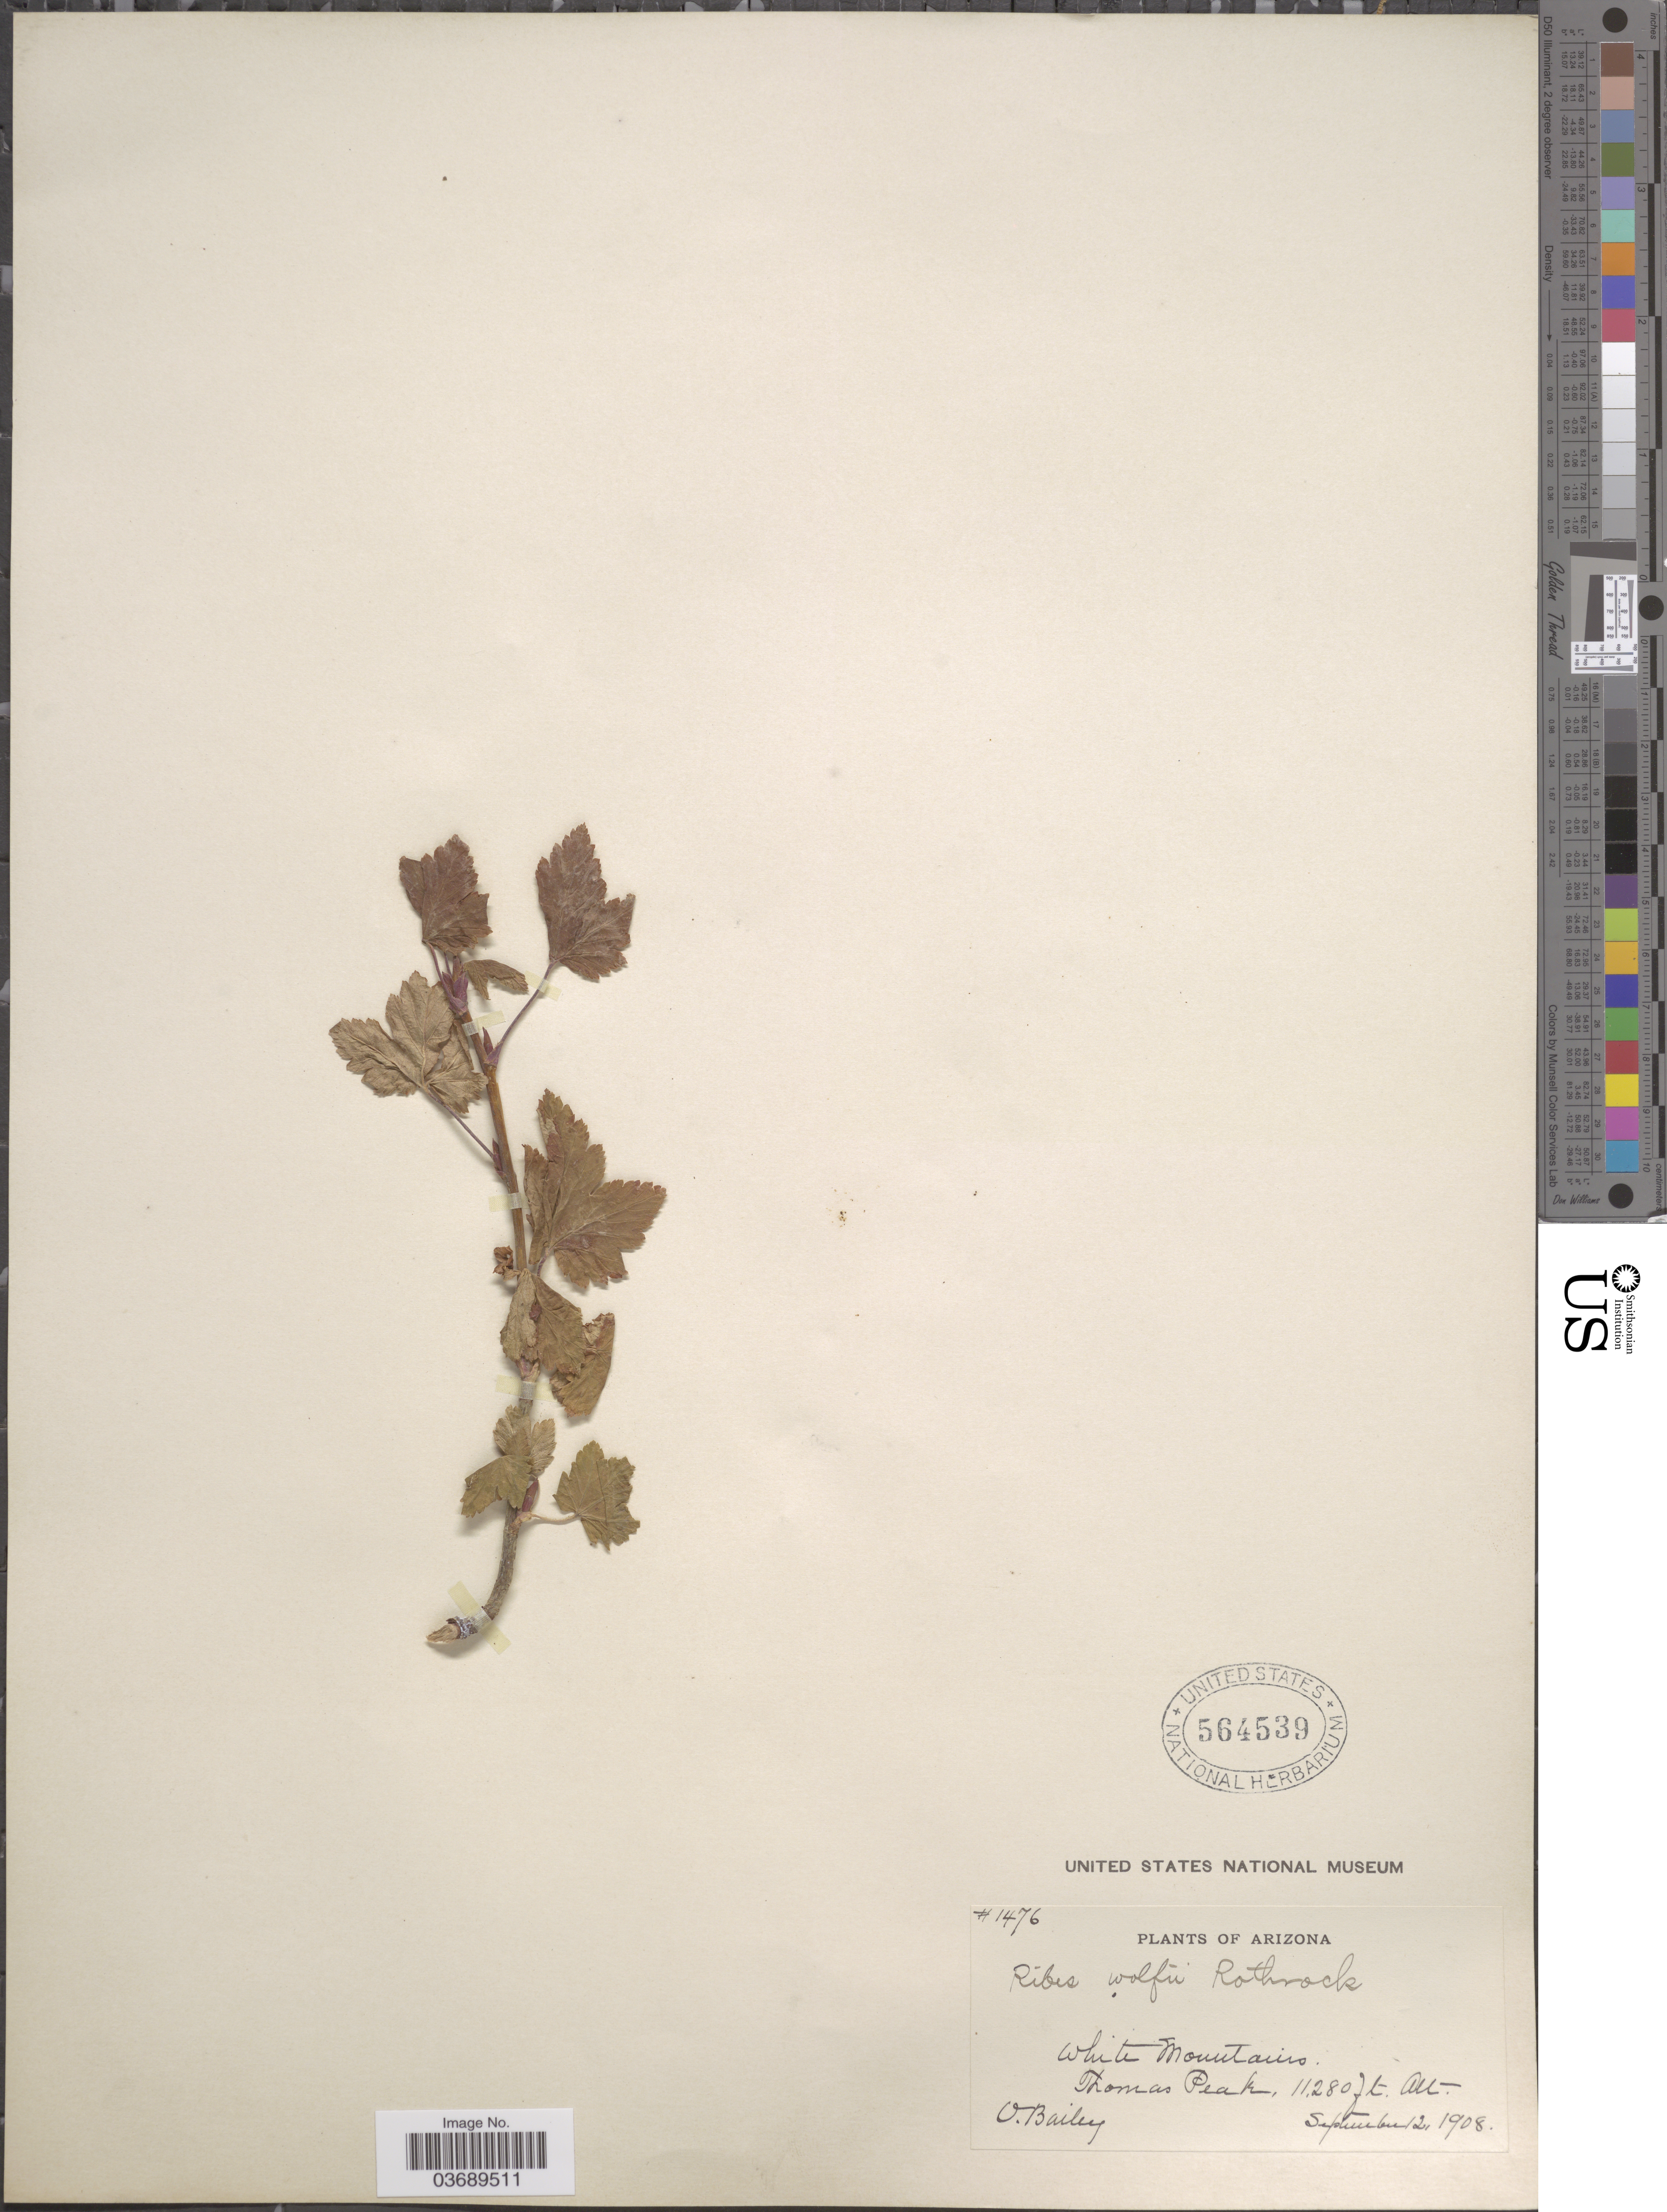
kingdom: Plantae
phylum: Tracheophyta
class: Magnoliopsida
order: Saxifragales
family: Grossulariaceae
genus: Ribes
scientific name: Ribes wolfii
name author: Rothr.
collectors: V. L. Bailey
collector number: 1476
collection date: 1908-09-12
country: United States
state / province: Arizona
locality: White Mountains, Thomas Peak.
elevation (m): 3438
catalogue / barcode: US 564539